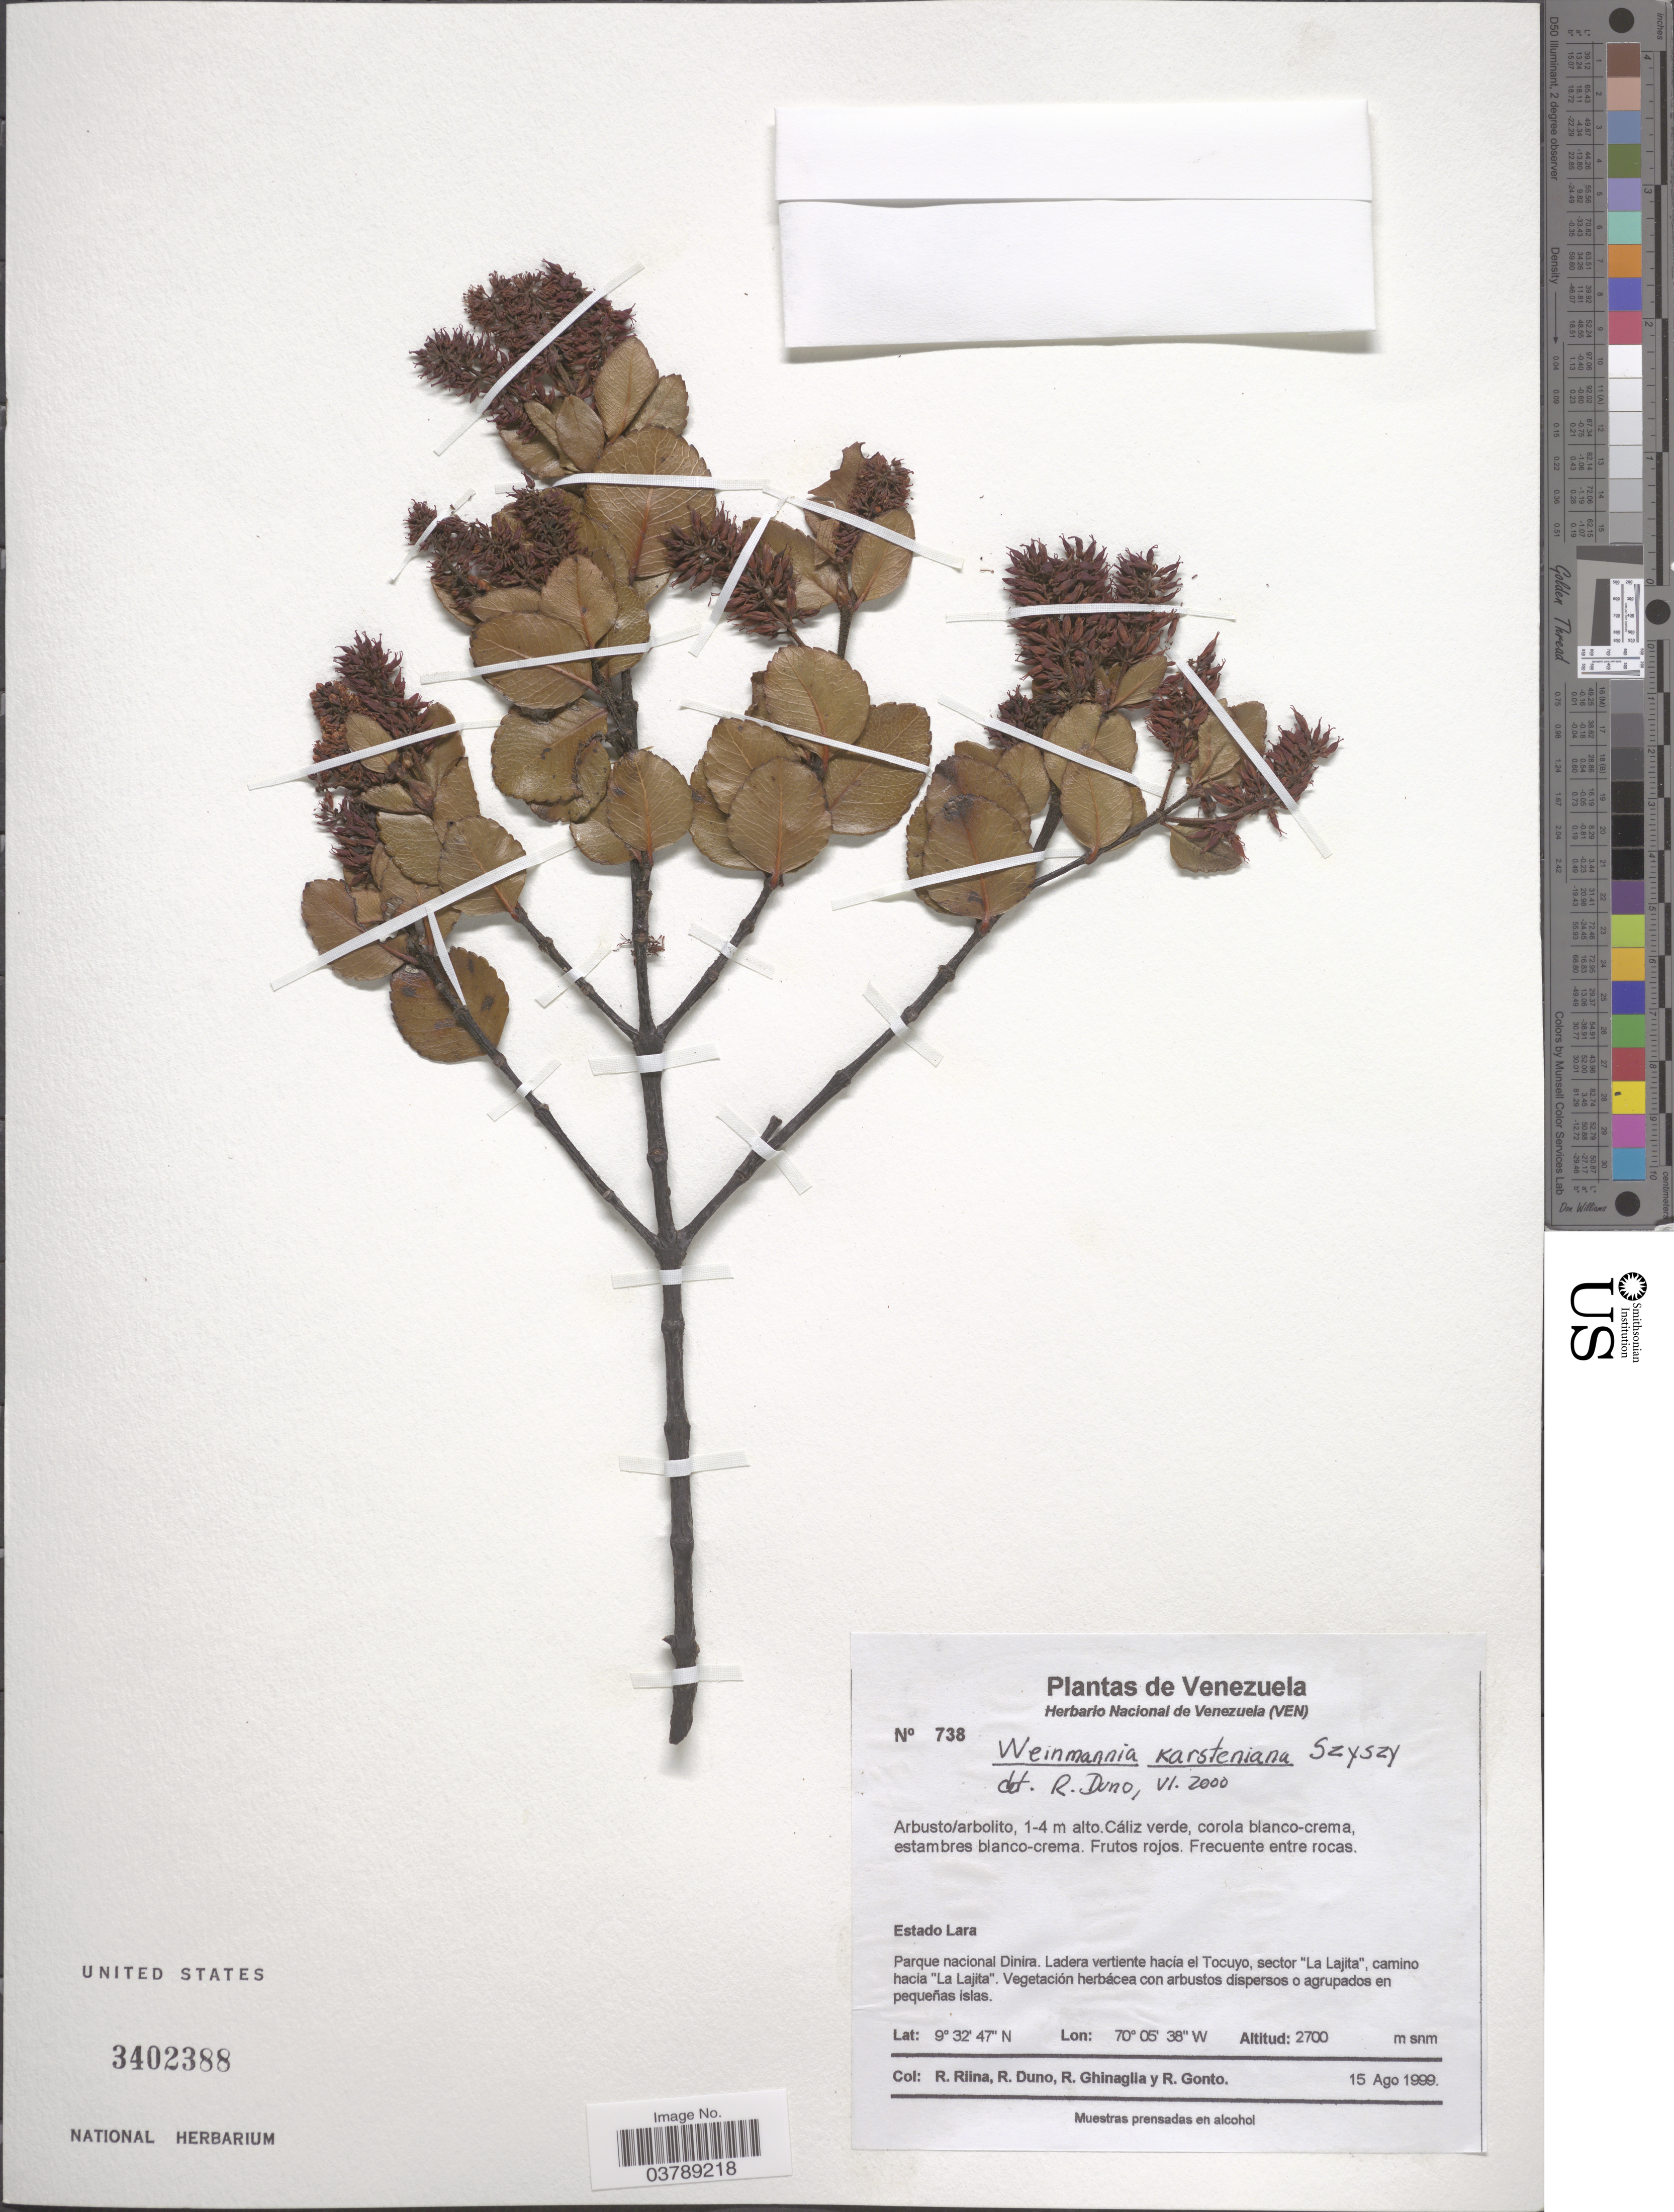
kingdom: Plantae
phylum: Tracheophyta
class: Magnoliopsida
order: Oxalidales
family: Cunoniaceae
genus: Weinmannia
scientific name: Weinmannia karsteniana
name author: Szyszyll.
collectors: R. Riina, R. Duno de Stefano & R. Gonto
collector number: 738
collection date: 1999-08-15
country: Venezuela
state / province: Lara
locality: Parque nacional Dinira. Ladera vertiente hacia el Tocuyo, sector La Lajita, camino hacia "La Lajita".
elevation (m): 2700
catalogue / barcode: US 3402388